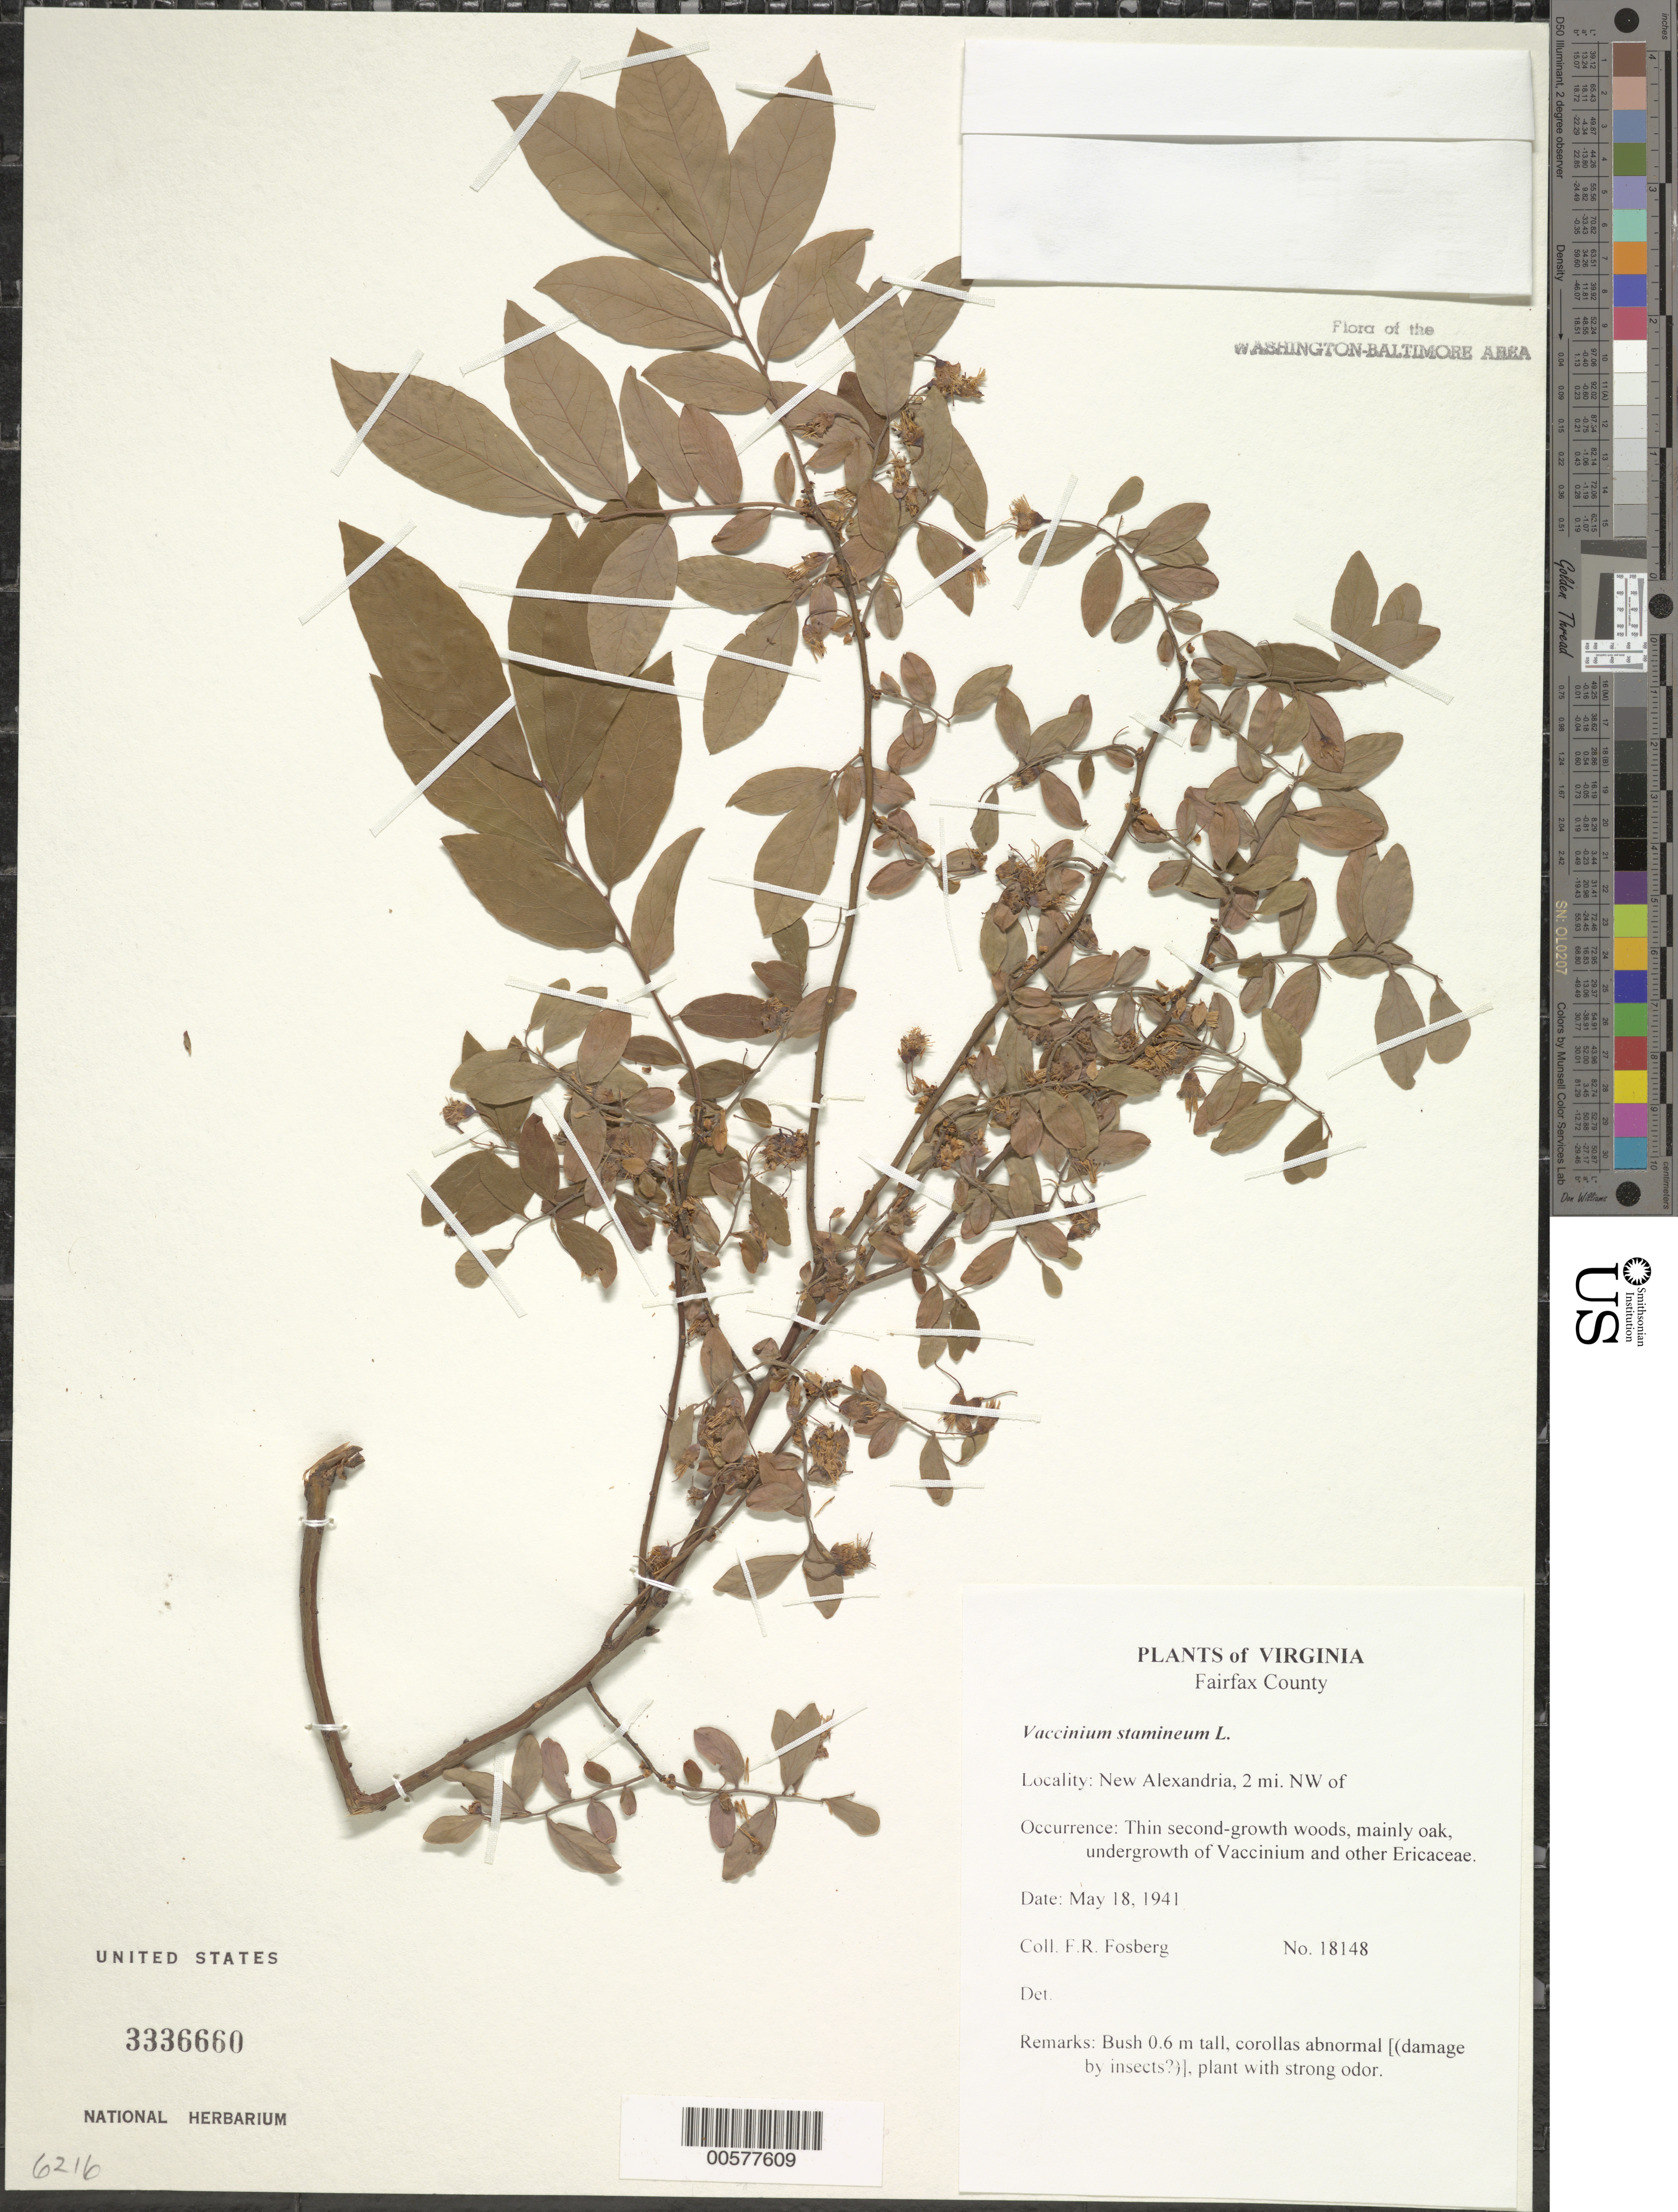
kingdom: Plantae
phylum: Tracheophyta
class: Magnoliopsida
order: Ericales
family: Ericaceae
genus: Vaccinium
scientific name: Vaccinium stamineum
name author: L.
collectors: F. R. Fosberg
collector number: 18148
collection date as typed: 18 May 1941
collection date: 1941-05-18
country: United States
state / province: Virginia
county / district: City of Alexandria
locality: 2 mi. NW of [New] Alexandria.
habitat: Thin second-growth woods, mainly oak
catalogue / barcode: US 3336660